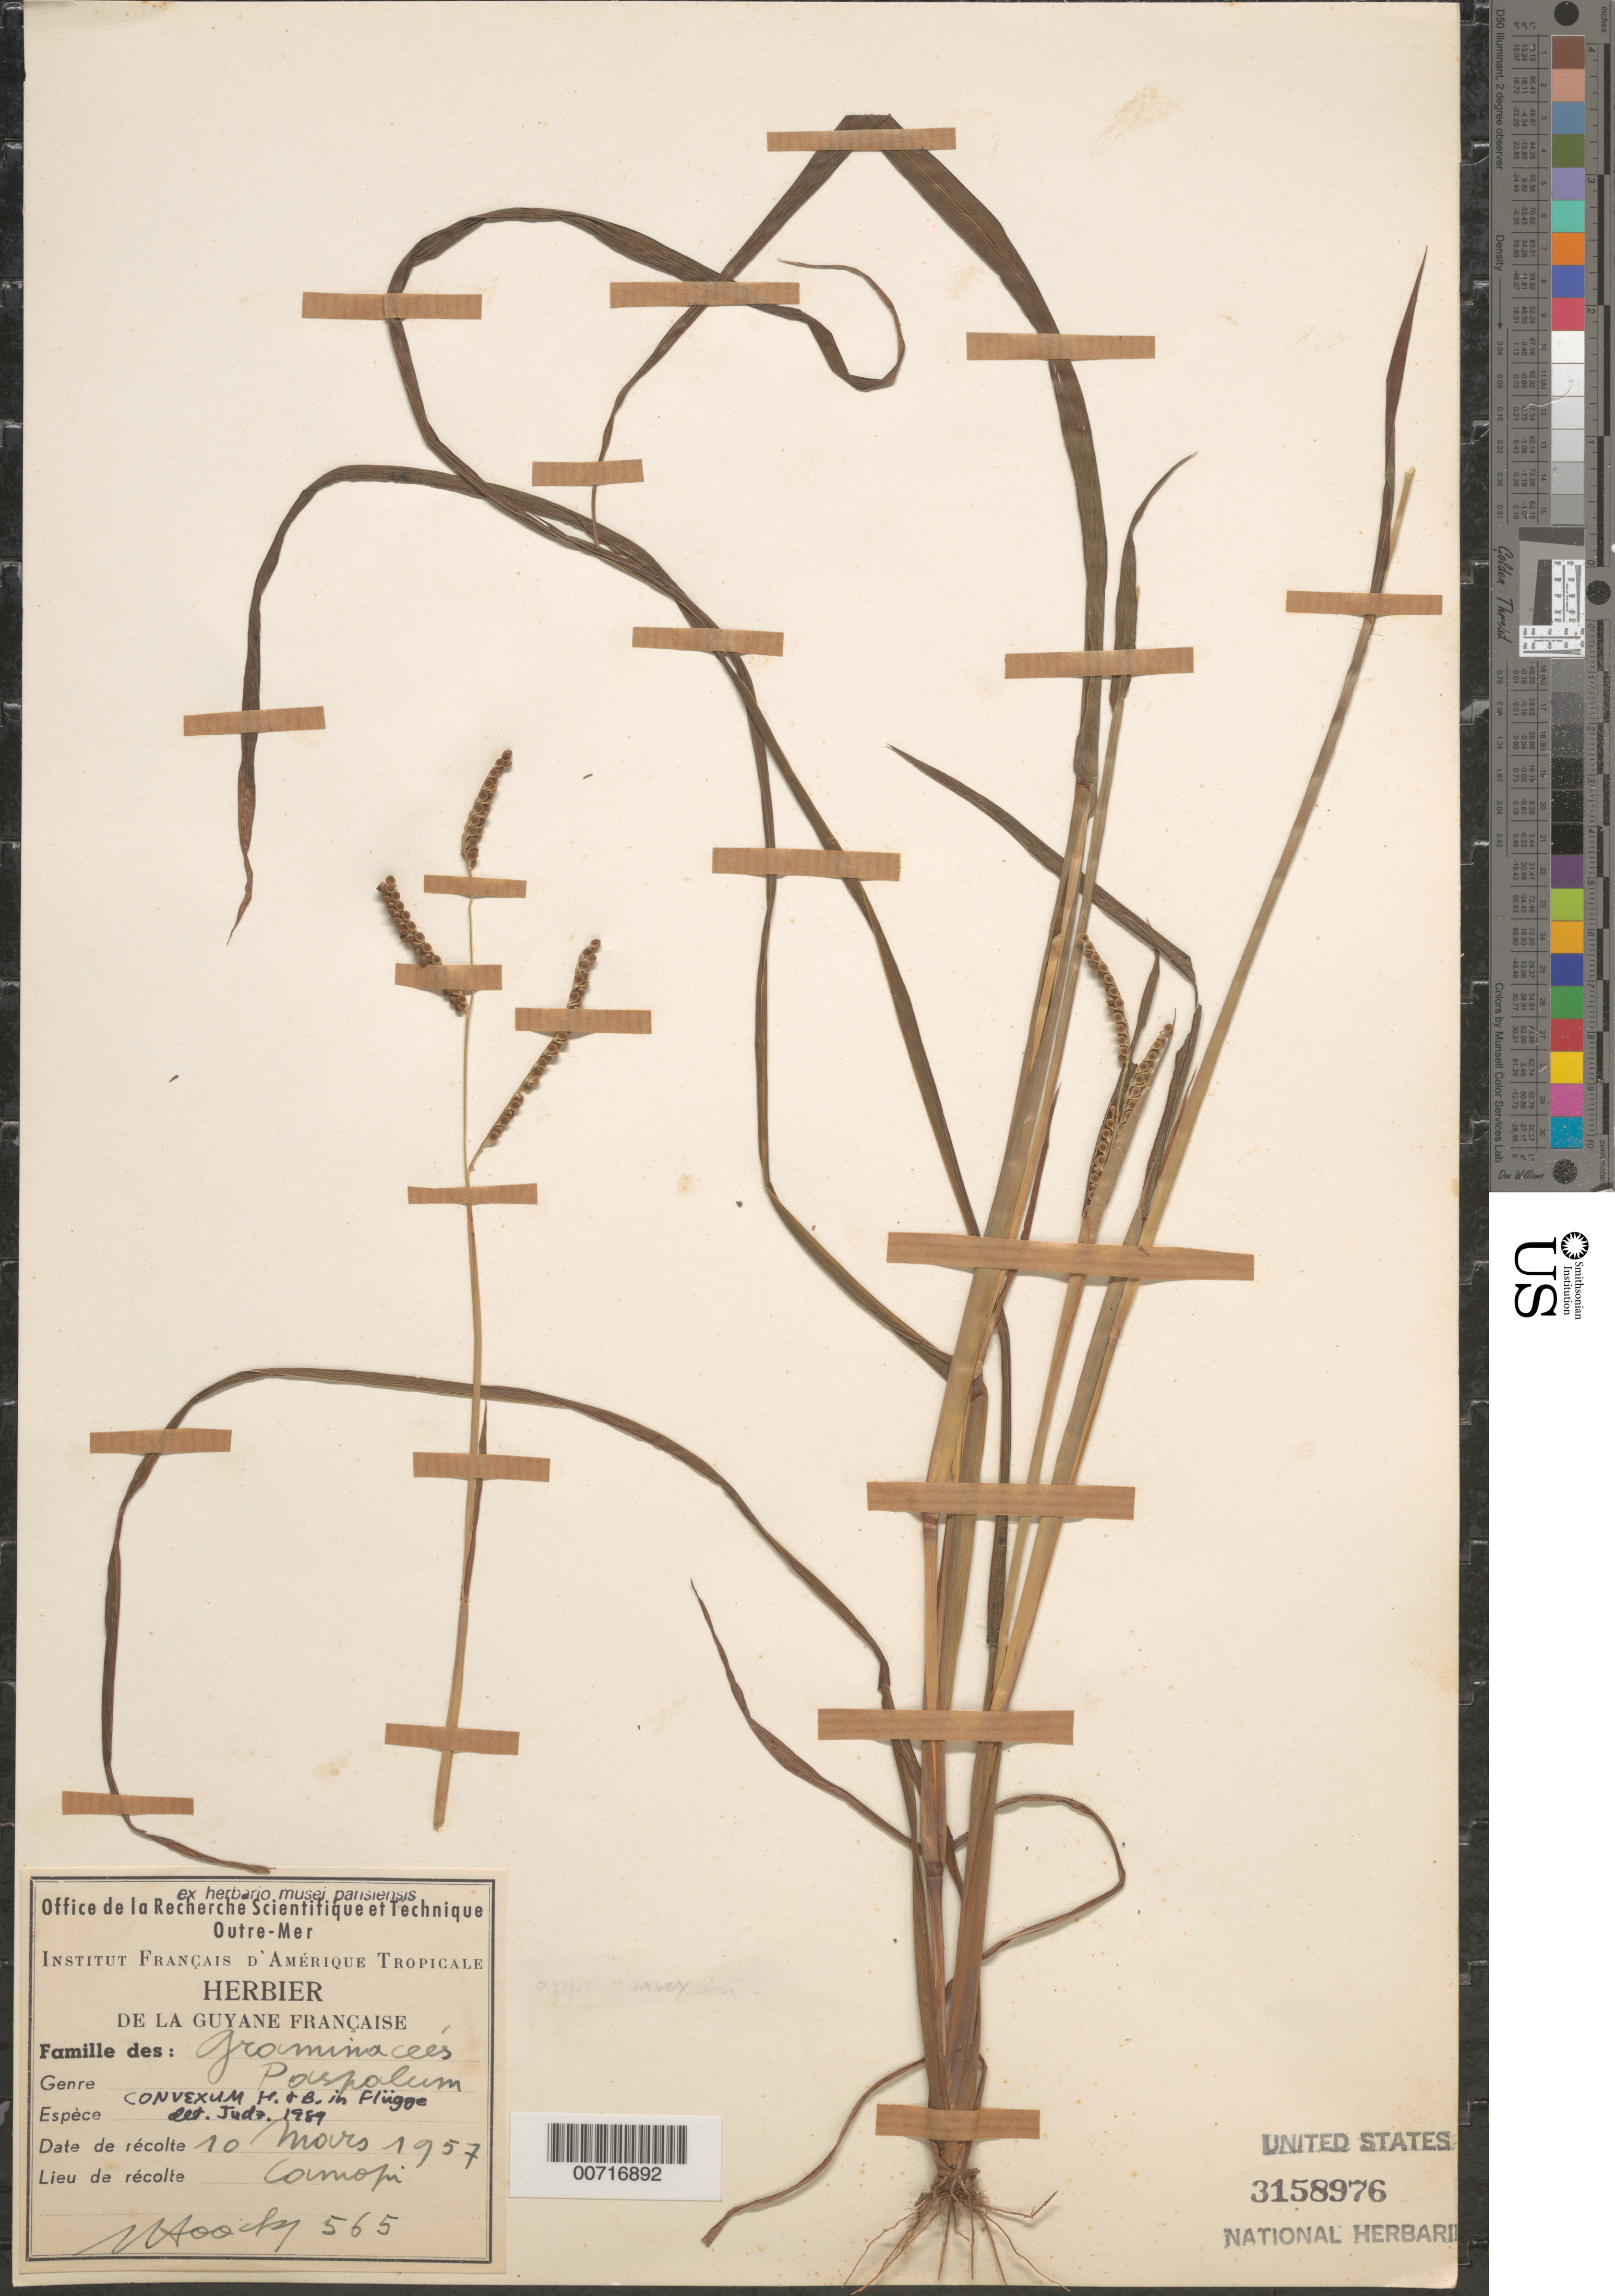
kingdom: Plantae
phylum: Tracheophyta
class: Liliopsida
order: Poales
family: Poaceae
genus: Paspalum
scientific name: Paspalum convexum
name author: Humb. & Bonpl. ex Flüggé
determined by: Judziewicz, E. J.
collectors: J. Hoock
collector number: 565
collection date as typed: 10-Mar-57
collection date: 1957-03-10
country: French Guiana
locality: Camopi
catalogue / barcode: US 3158976